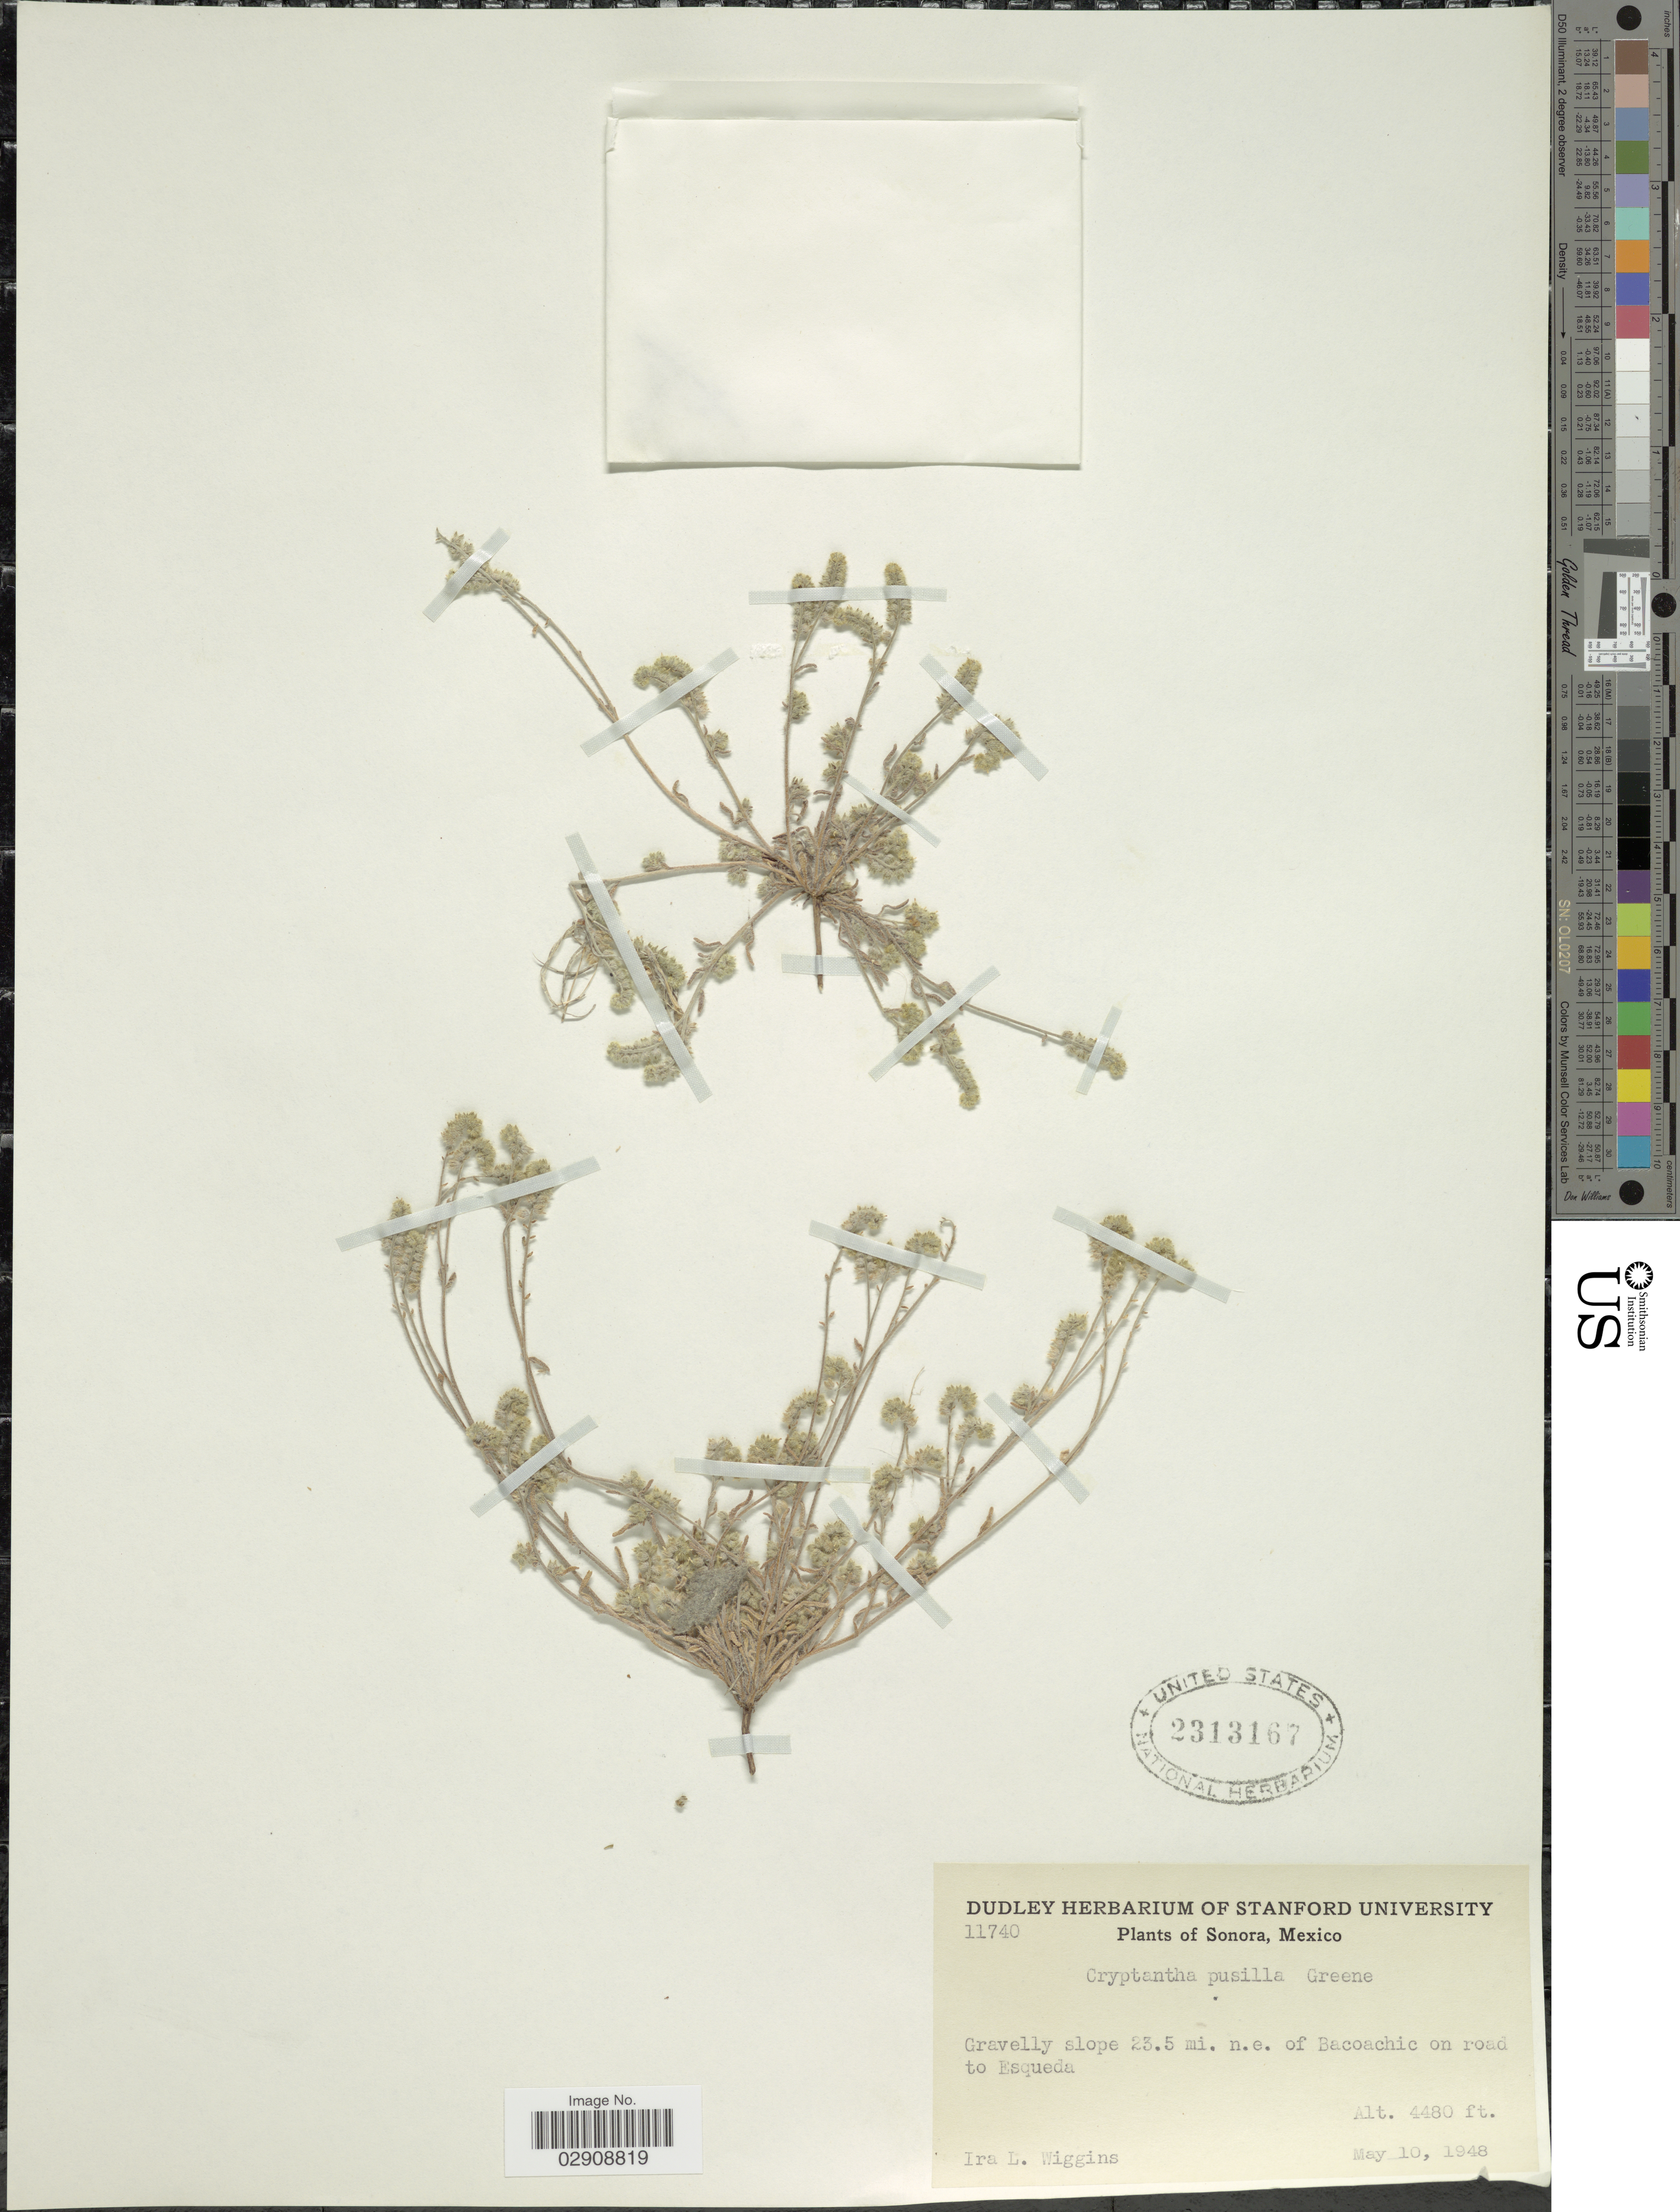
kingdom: Plantae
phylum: Tracheophyta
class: Magnoliopsida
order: Boraginales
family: Boraginaceae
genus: Cryptantha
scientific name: Cryptantha pusilla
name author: (Torr. & A. Gray) Greene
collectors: I. L. Wiggins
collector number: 11740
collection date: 1948-05-10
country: Mexico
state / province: Sonora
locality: Gravelly slope 23.5 mi. n.e. of Bacoachic on road to Esqueda.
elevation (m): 1366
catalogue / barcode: US 2313167